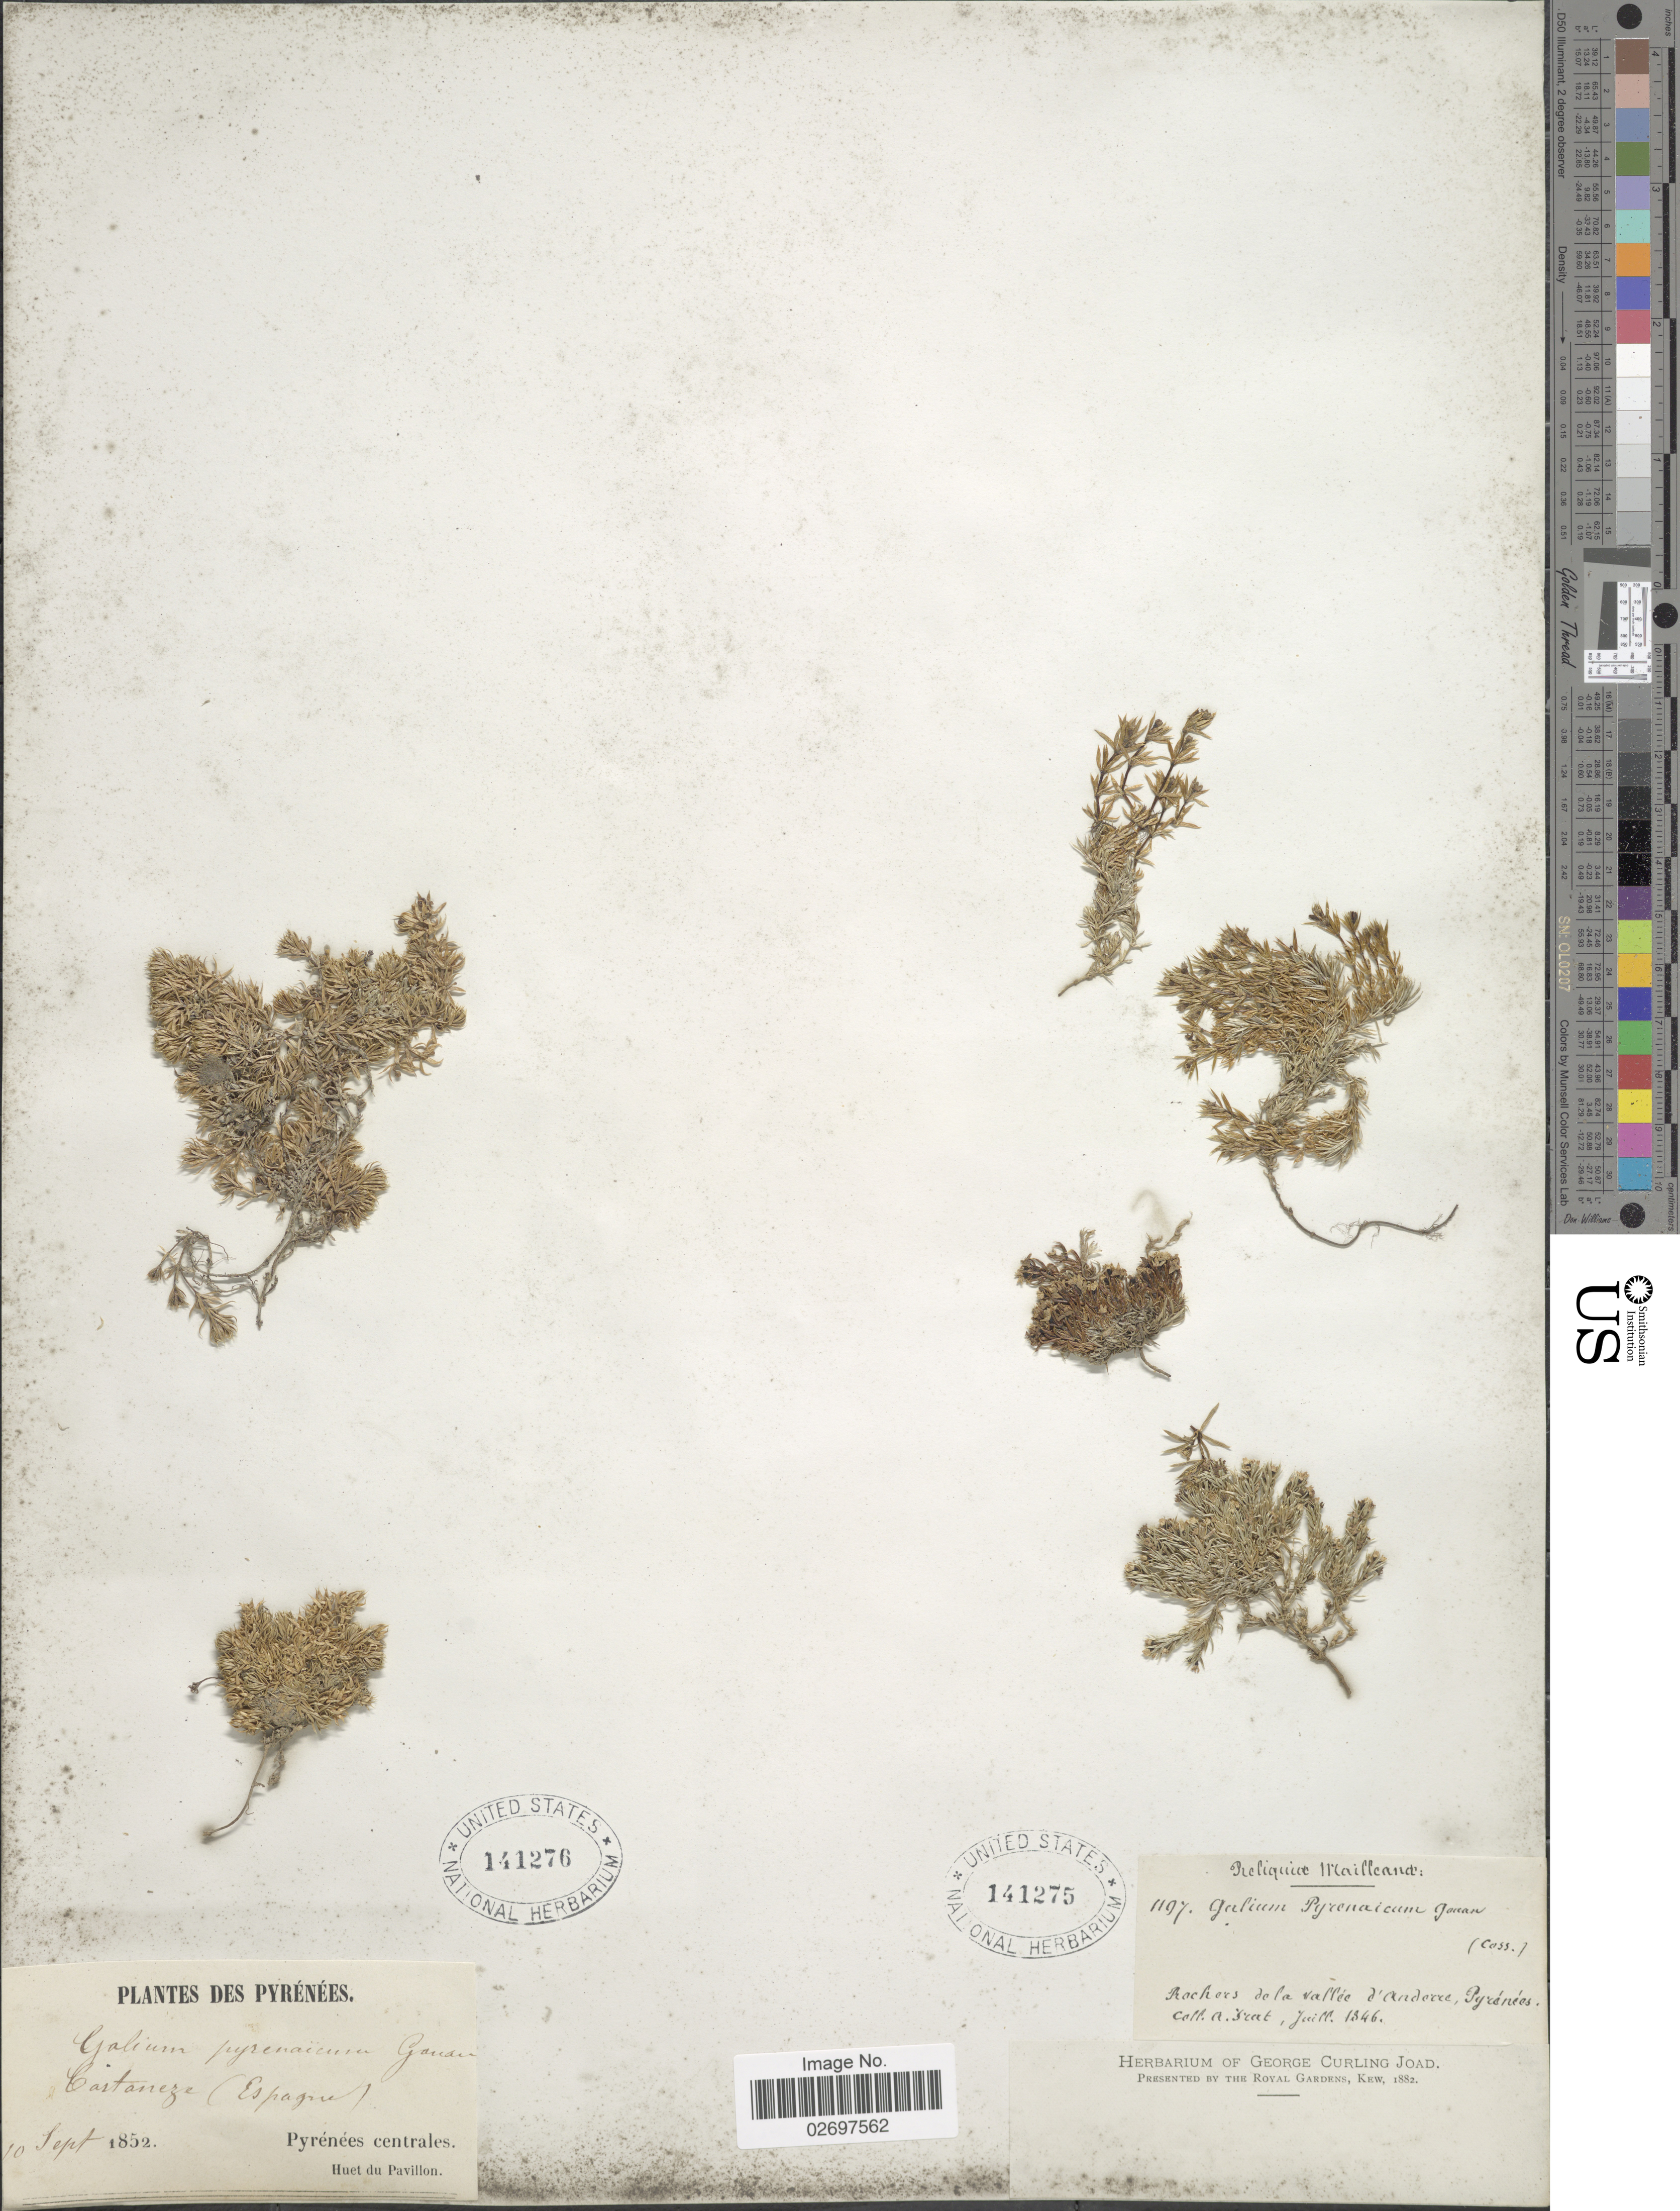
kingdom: Plantae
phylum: Tracheophyta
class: Magnoliopsida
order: Gentianales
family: Rubiaceae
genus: Galium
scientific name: Galium pyrenaicum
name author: Gouan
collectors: Huet du Pavillon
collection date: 1852-09-10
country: Spain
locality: Cartaneza. Pyrénées centrales.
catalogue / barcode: US 141276-2